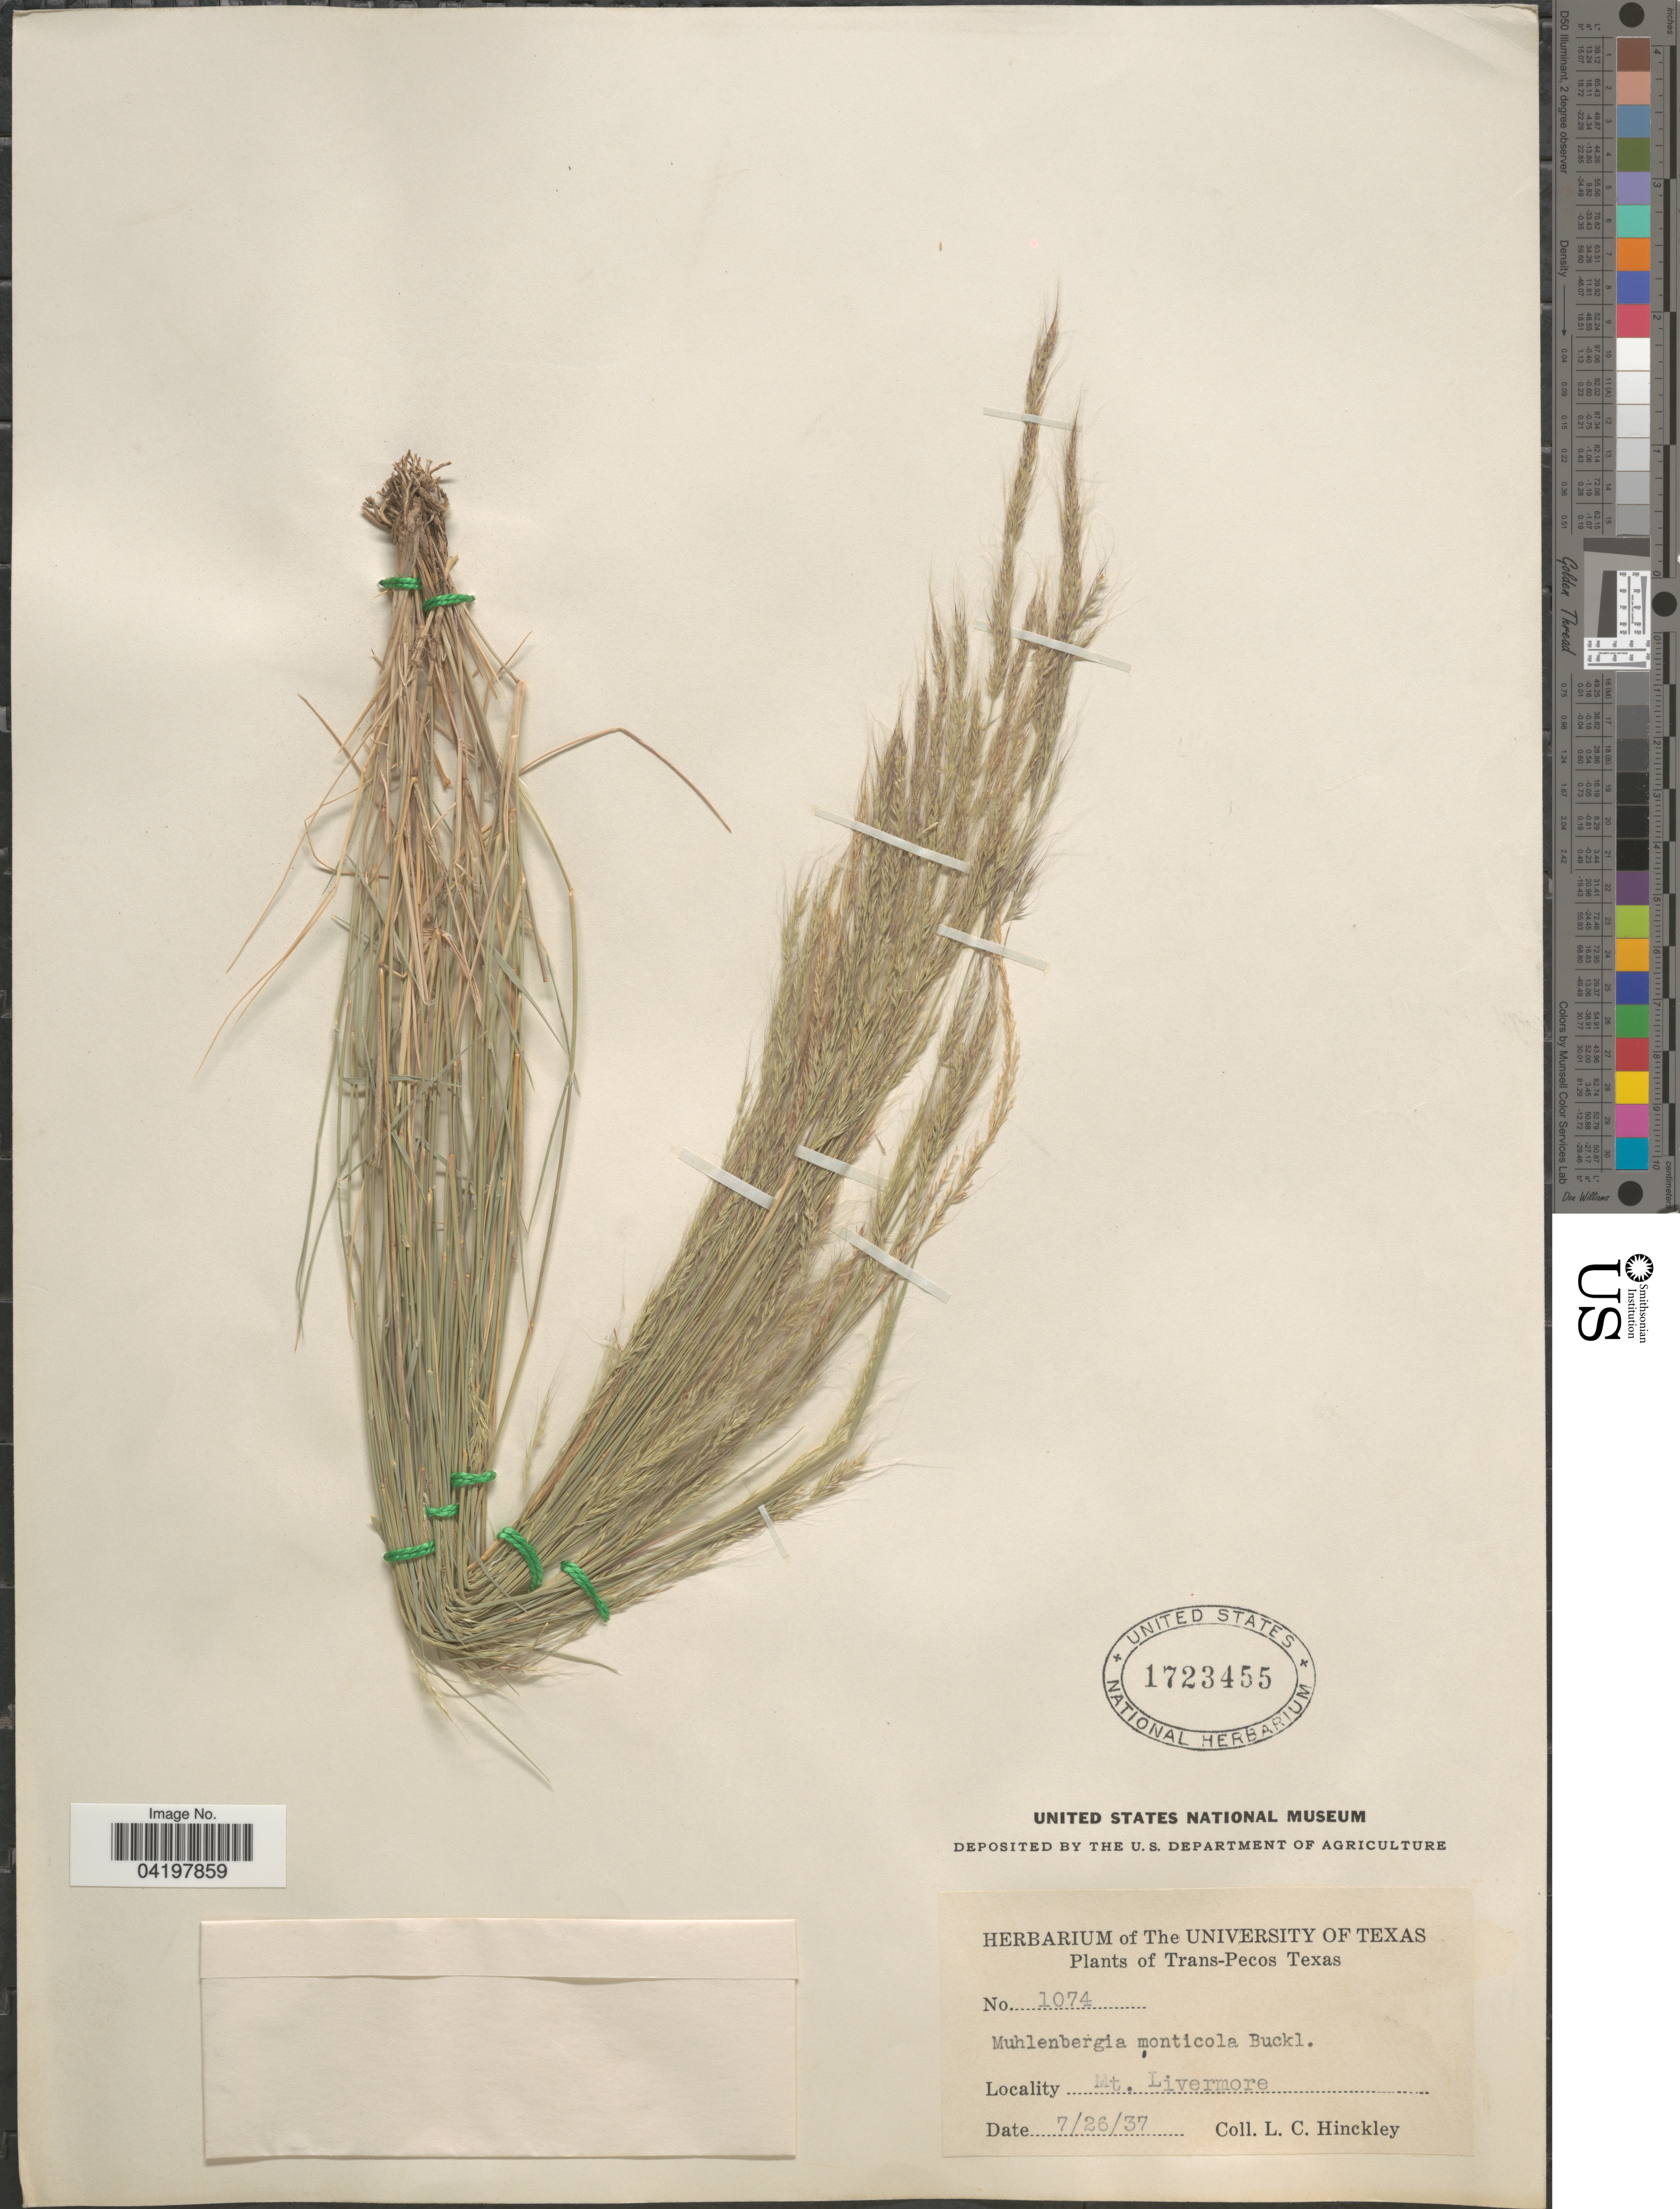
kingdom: Plantae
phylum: Tracheophyta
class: Liliopsida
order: Poales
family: Poaceae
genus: Muhlenbergia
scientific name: Muhlenbergia tenuifolia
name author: (Kunth) Kunth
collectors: L. Hinckley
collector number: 1074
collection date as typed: Transcribed d/m/y: 26/7/37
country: United States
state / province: Texas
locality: Trans-Pecos Texas. Mt. Livermore.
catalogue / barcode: US 1723455